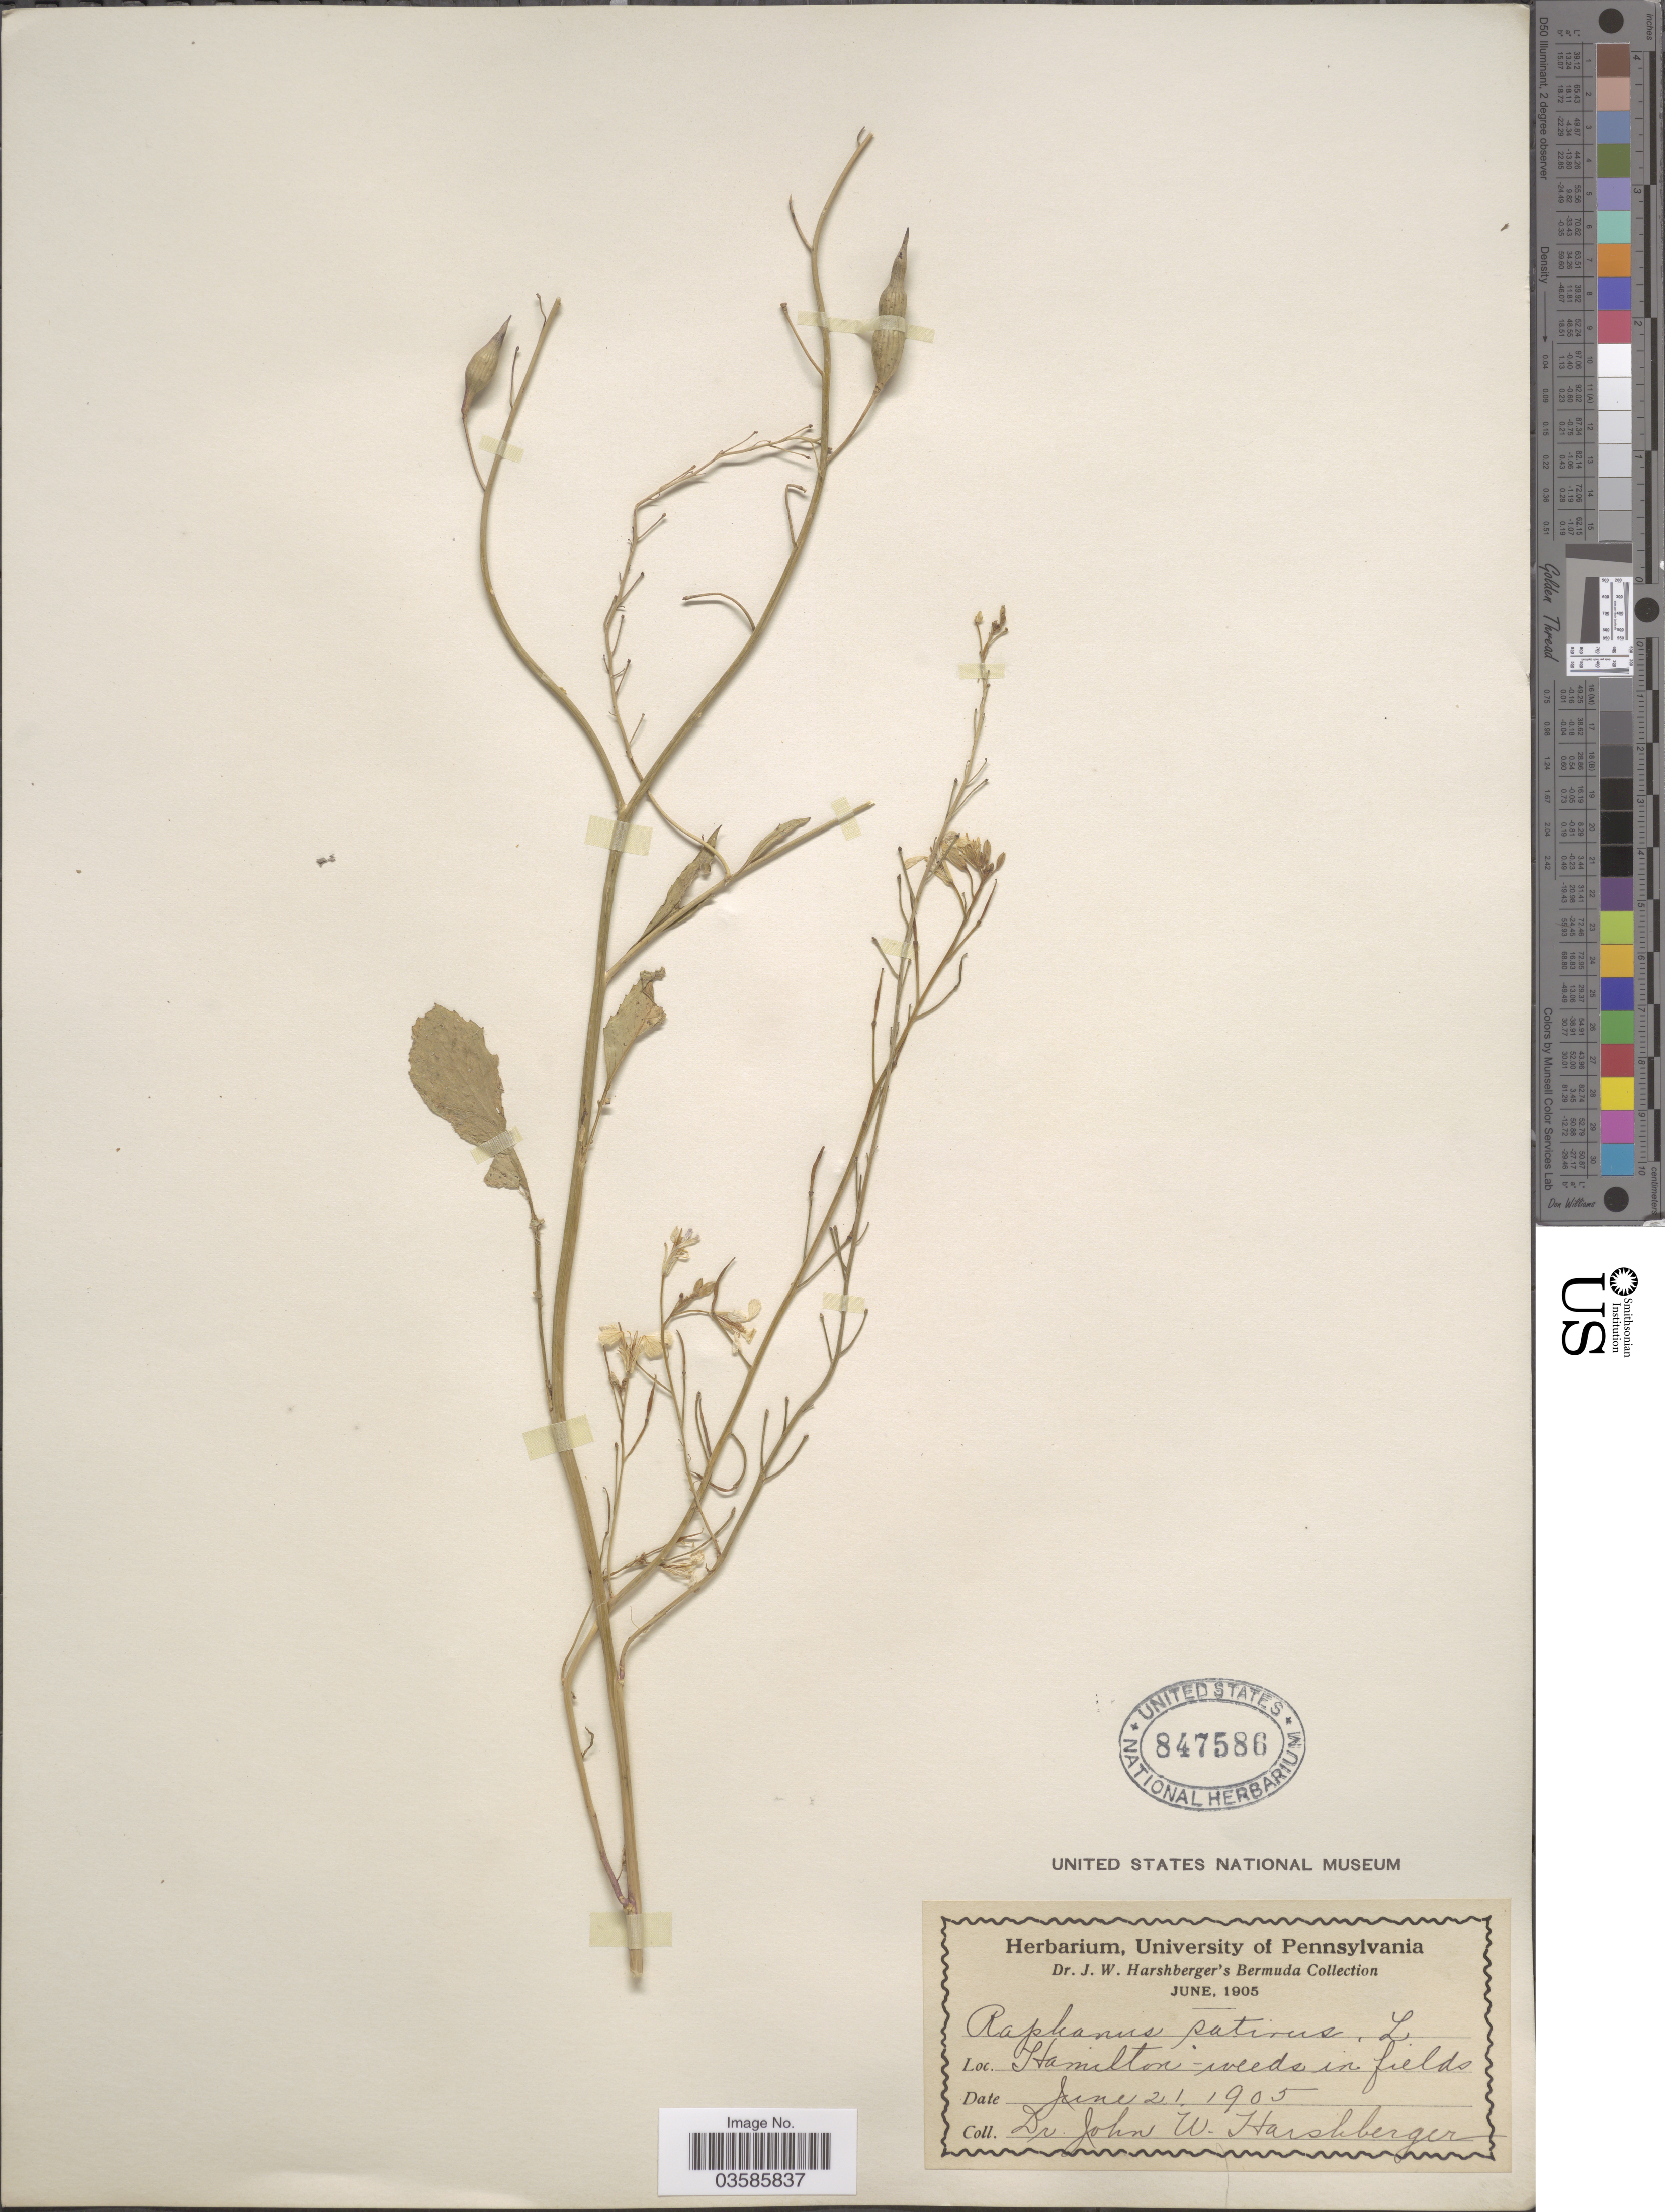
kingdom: Plantae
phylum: Tracheophyta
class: Magnoliopsida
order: Brassicales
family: Brassicaceae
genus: Raphanus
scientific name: Raphanus sativus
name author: L.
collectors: J. W. Harshberger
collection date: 1905-06-21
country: United States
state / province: Pennsylvania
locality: Hamilton, weeds in fields.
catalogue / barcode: US 847586